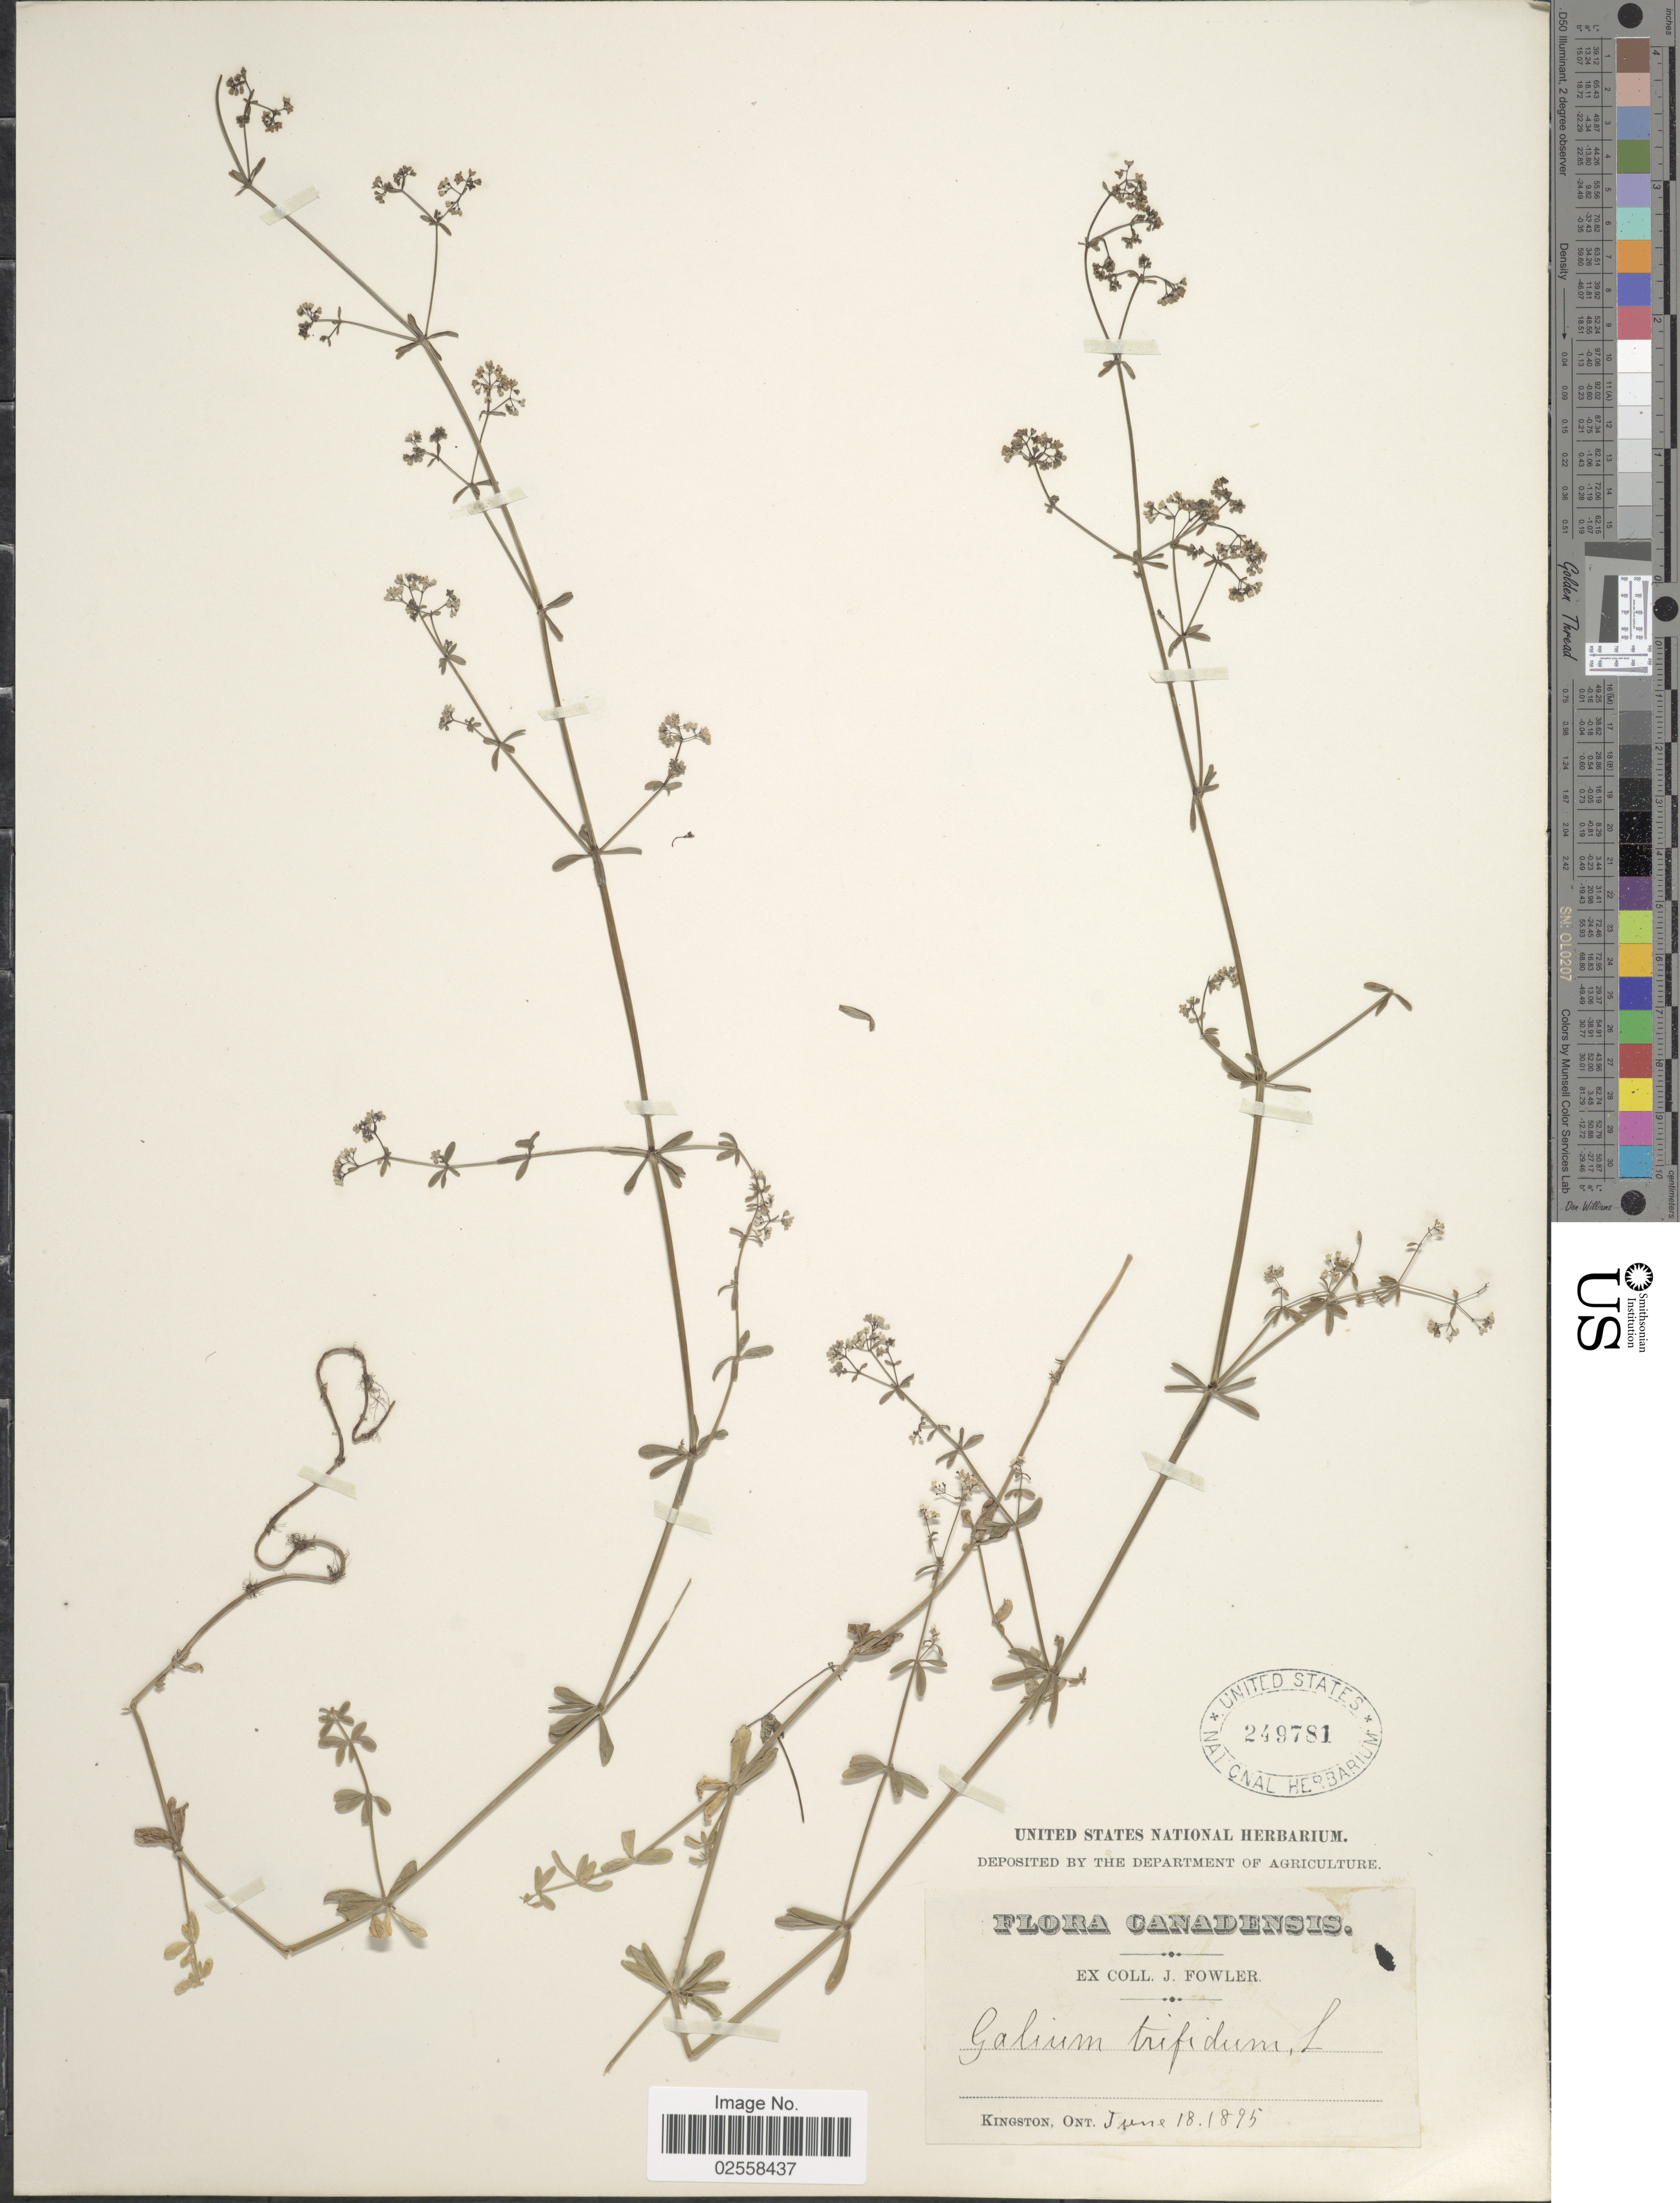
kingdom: Plantae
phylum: Tracheophyta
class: Magnoliopsida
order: Gentianales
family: Rubiaceae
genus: Galium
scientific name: Galium plumosum subsp. plumosum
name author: Rusby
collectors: J. P. Fowler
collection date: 1895-06-18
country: Canada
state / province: Ontario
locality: Kingston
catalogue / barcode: US 249781